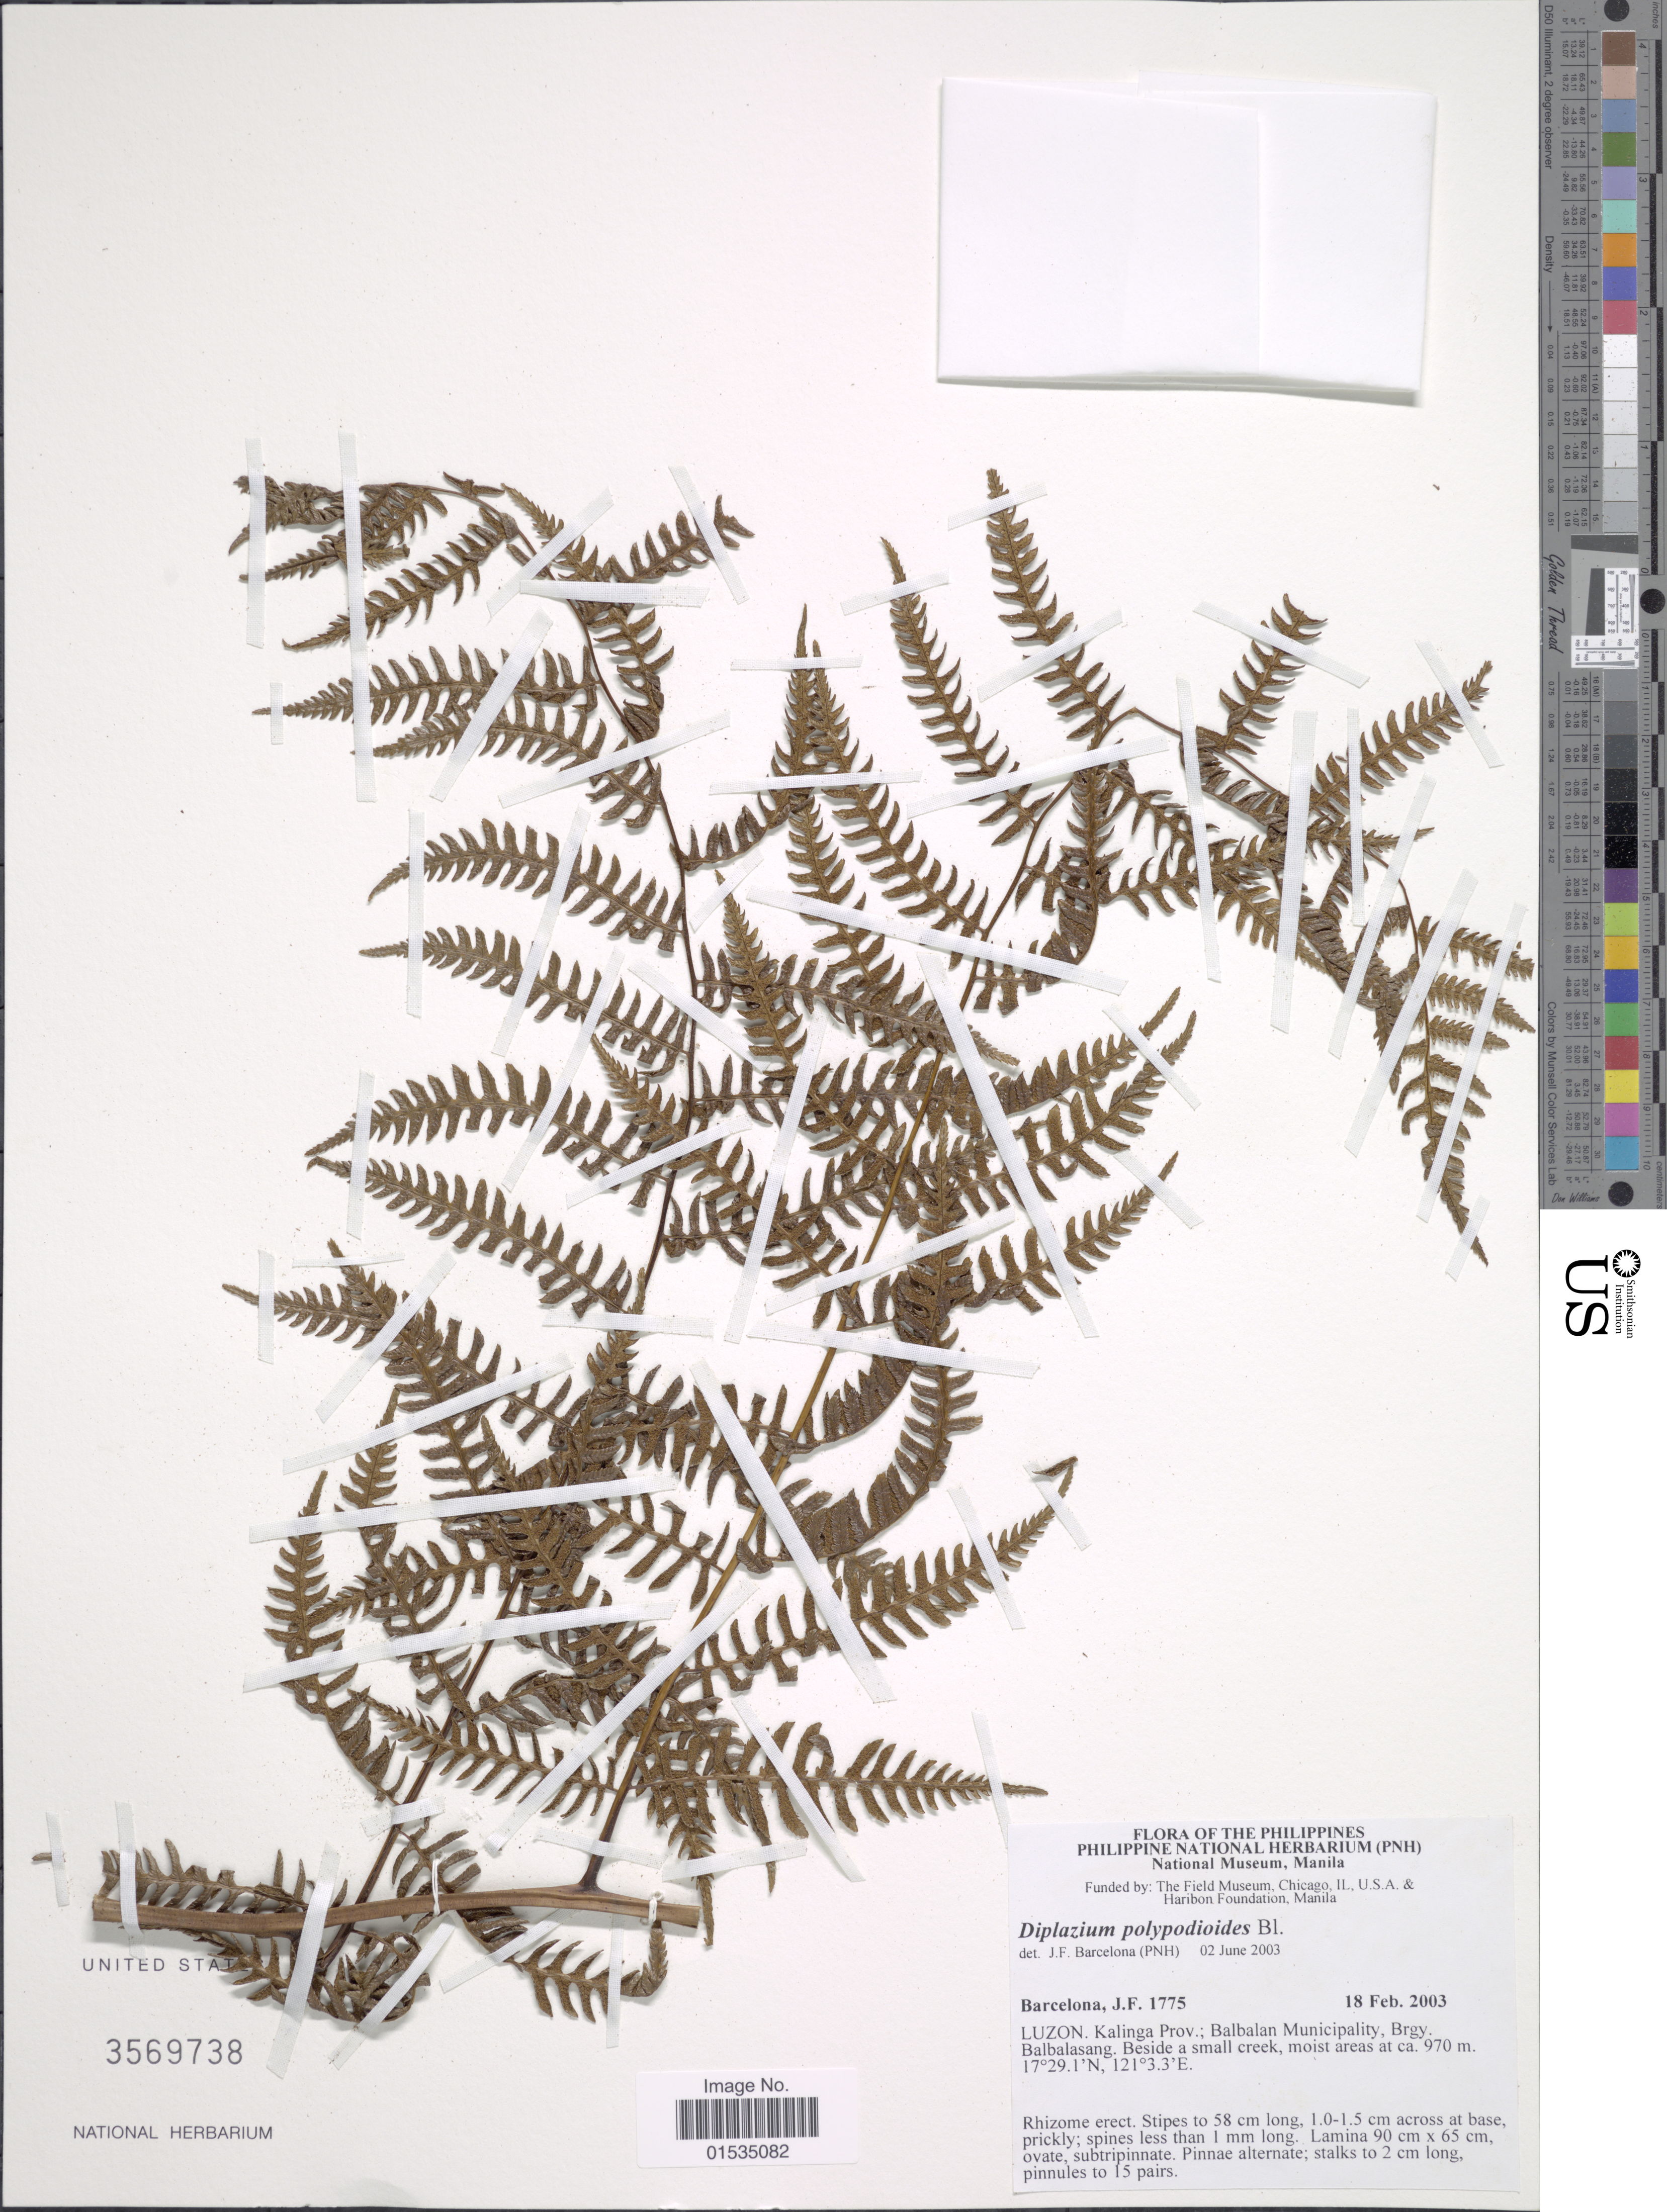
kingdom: Plantae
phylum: Tracheophyta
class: Polypodiopsida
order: Polypodiales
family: Athyriaceae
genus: Diplazium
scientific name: Diplazium polypodioides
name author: Blume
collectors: J. F. Barcelona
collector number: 1775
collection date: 2003-02-18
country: Philippines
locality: Luzon, Kalinga Prov., Balbalan Municipality, Brgy. Balbalasang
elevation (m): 970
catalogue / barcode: US 3569738